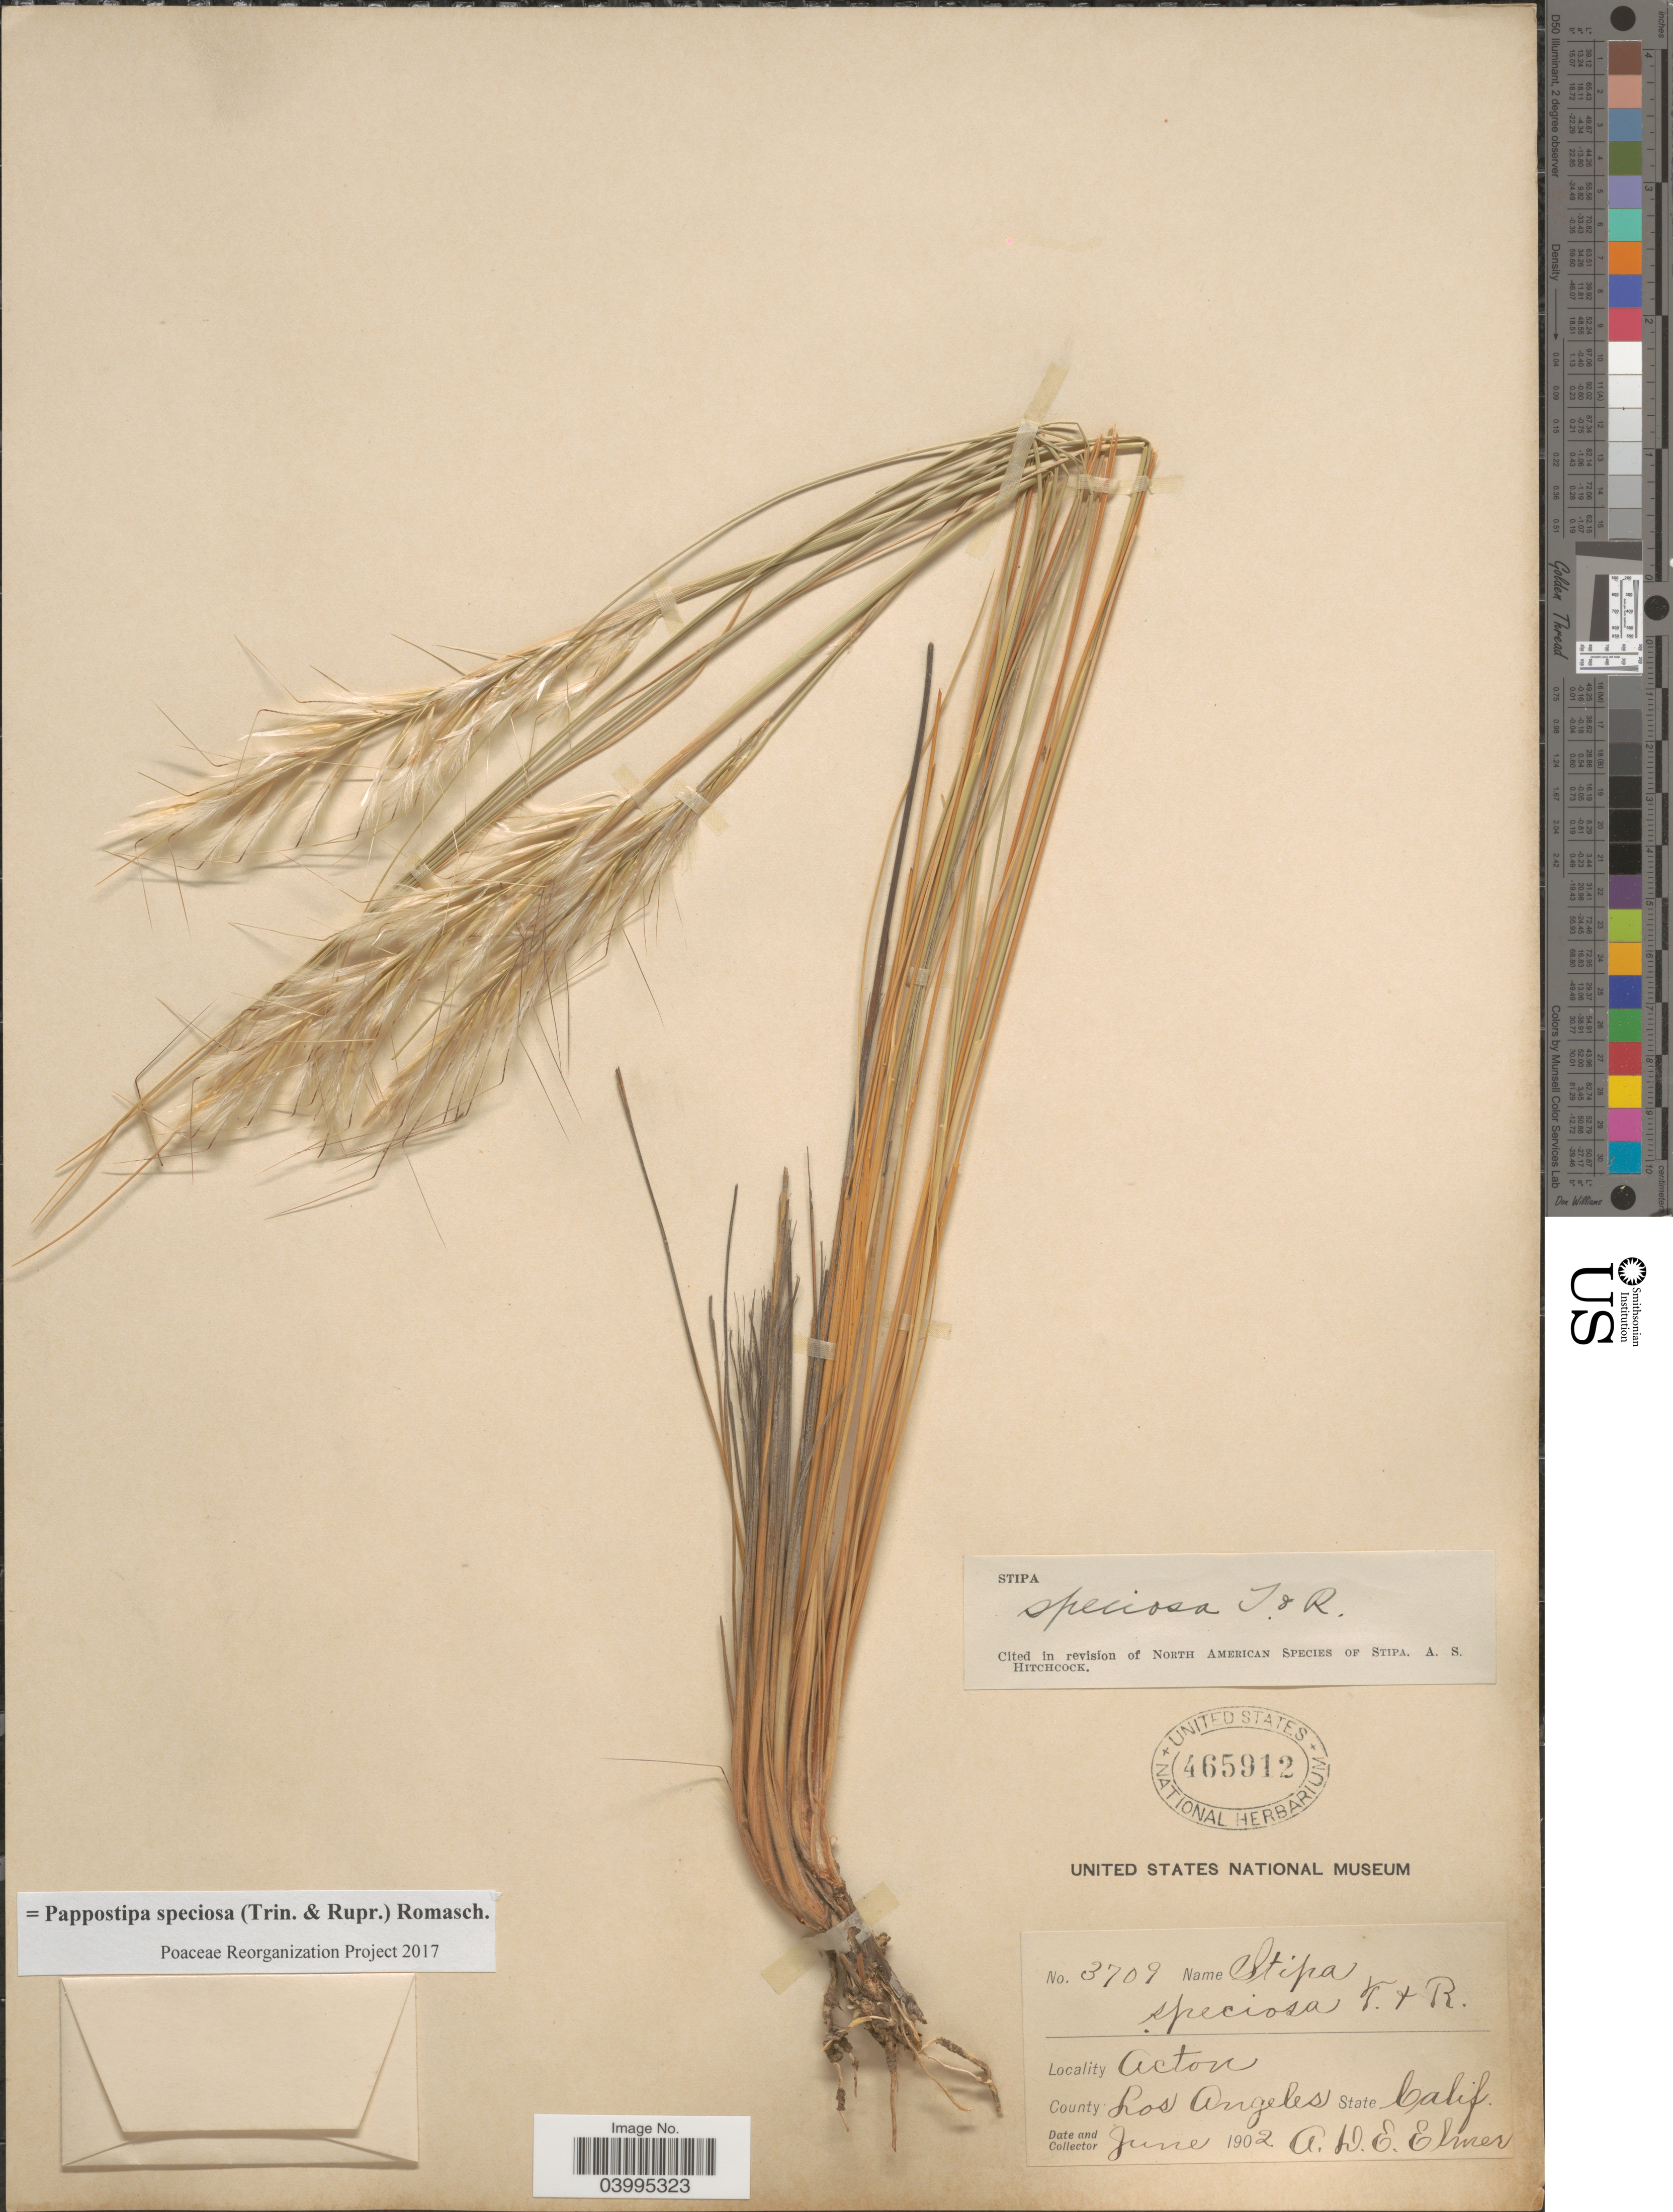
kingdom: Plantae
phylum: Tracheophyta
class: Liliopsida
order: Poales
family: Poaceae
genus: Pappostipa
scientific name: Pappostipa speciosa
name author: (Trin. & Rupr.) Romasch.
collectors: A. D. E. Elmer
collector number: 3709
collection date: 1902-06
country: United States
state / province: California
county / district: Los Angeles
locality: Acton. County Los Angeles.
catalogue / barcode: US 465912